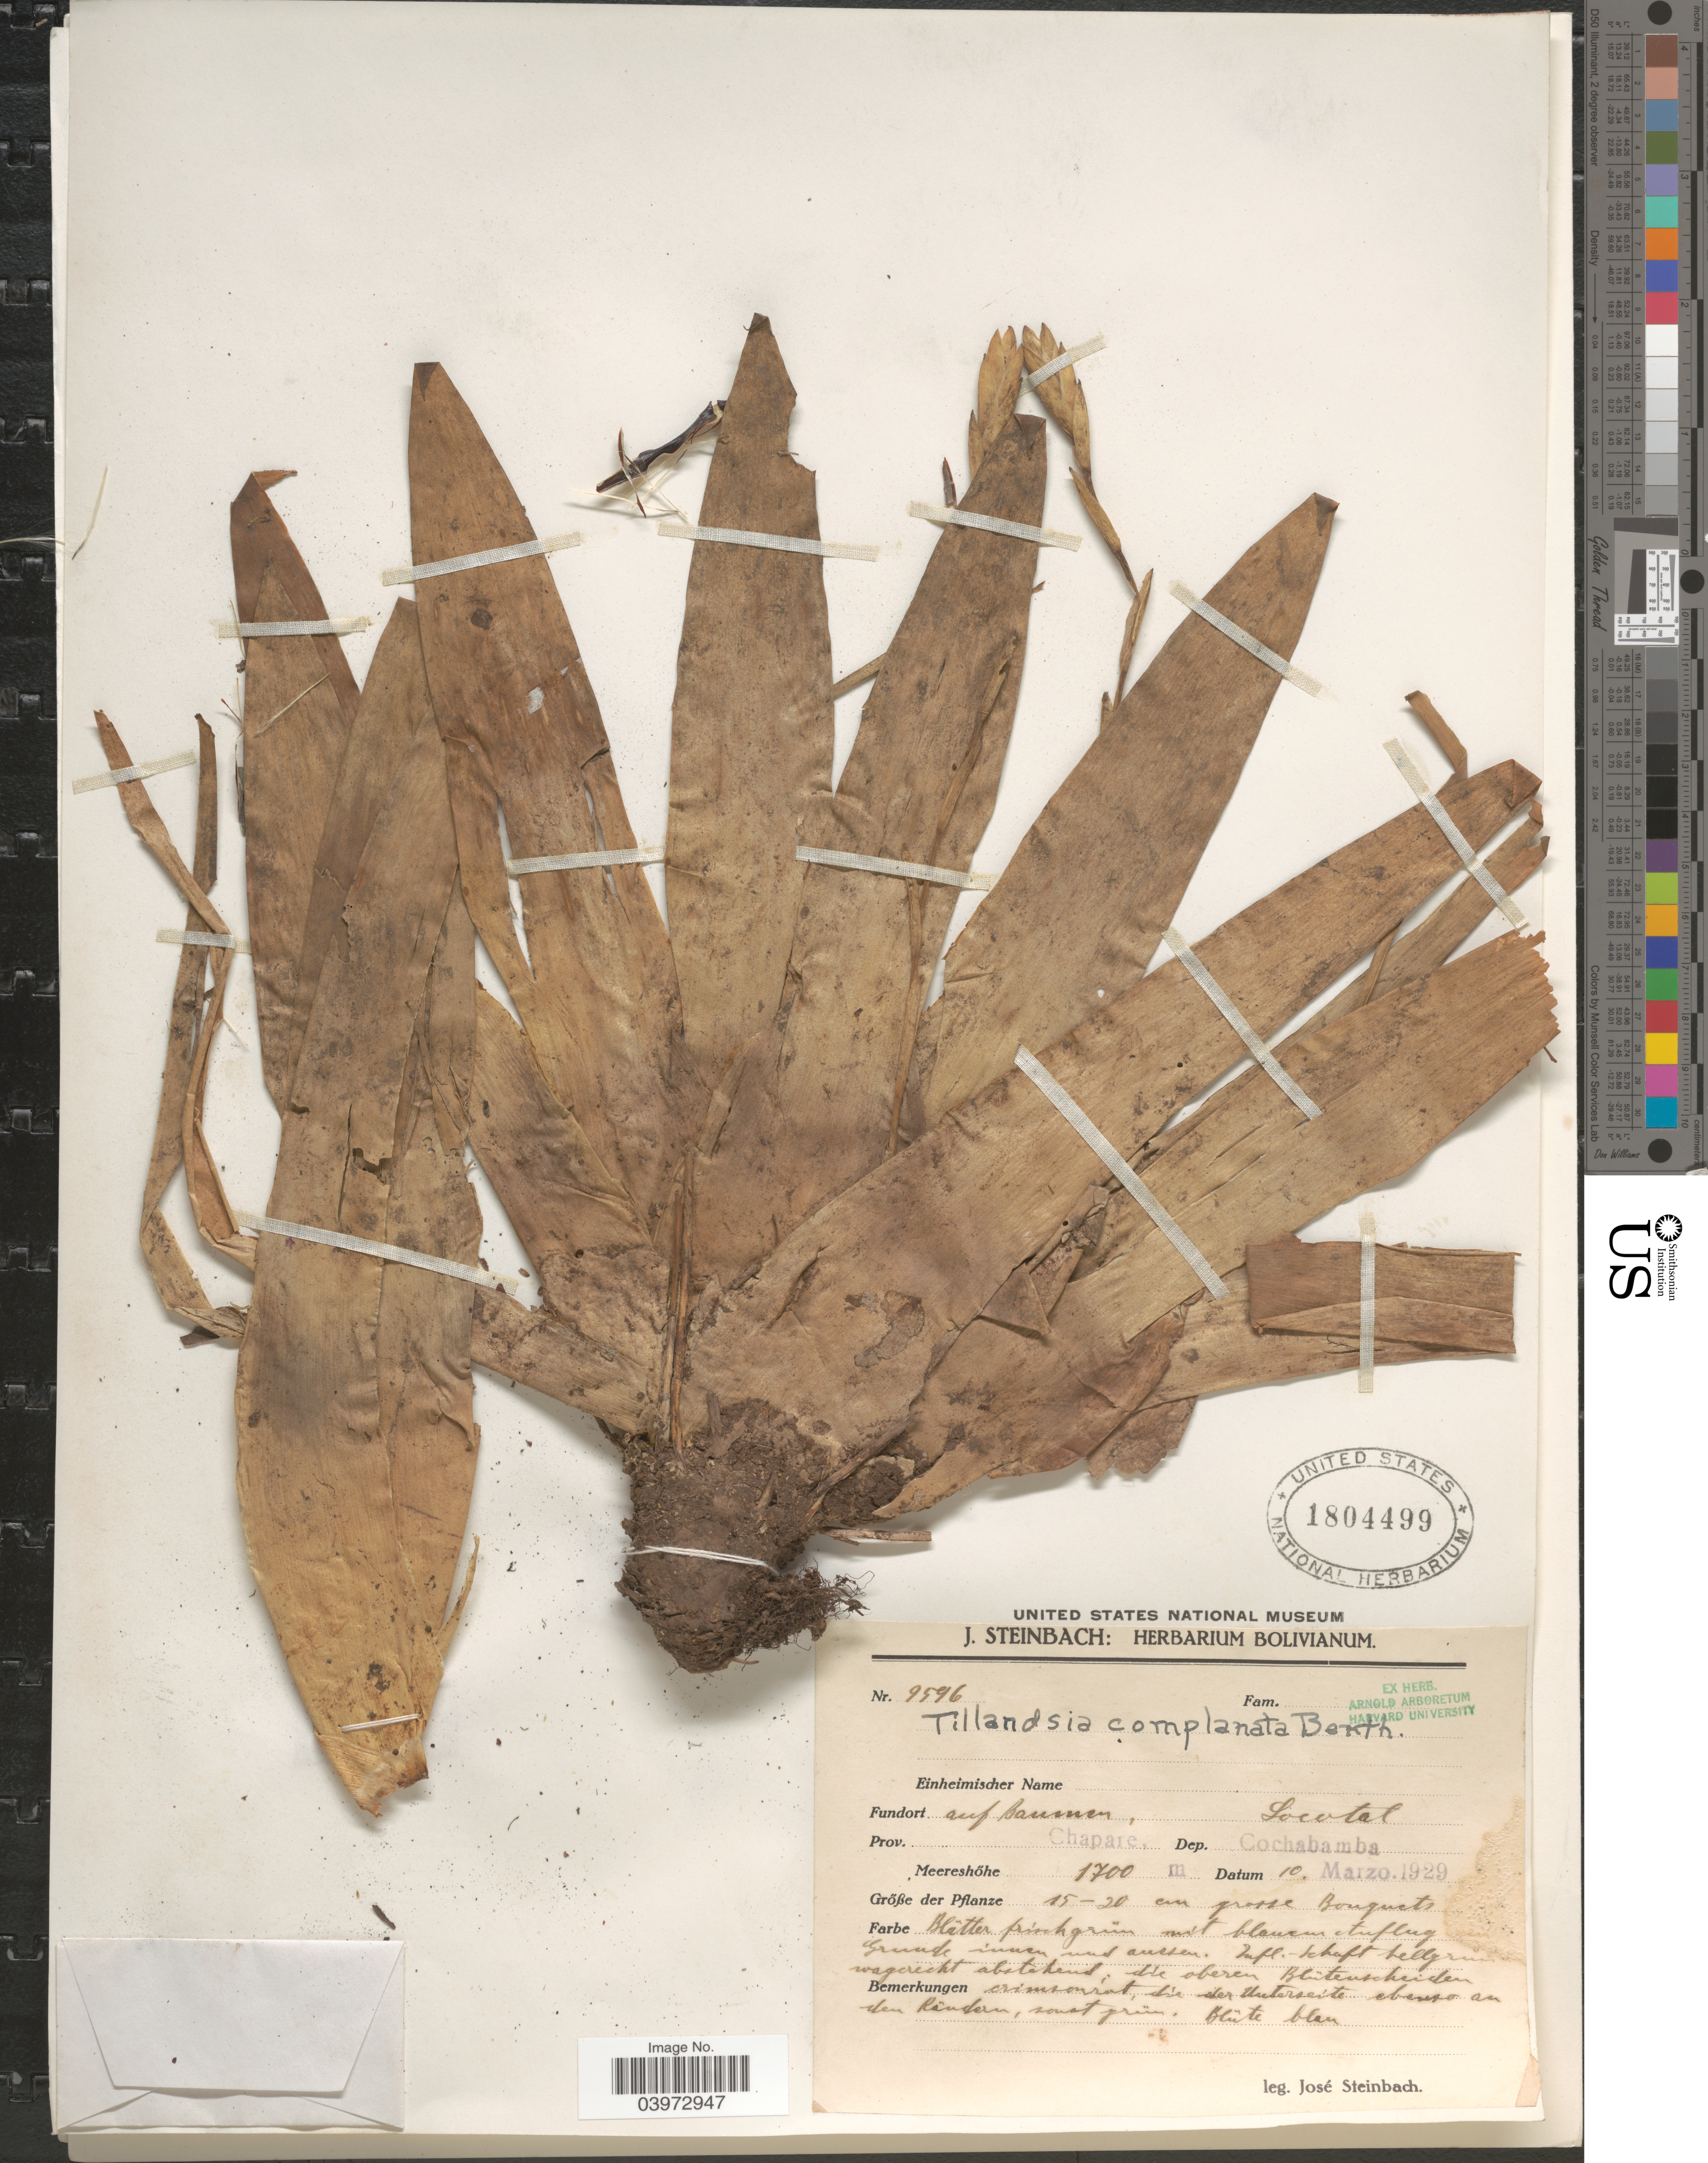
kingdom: Plantae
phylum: Tracheophyta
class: Liliopsida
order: Poales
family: Bromeliaceae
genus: Tillandsia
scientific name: Tillandsia complanata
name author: Benth.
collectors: J. Steinbach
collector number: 9596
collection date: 1929-03-10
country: Bolivia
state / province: Cochabamba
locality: Prov. Chaparé. Dep. Cochabamba.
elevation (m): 1700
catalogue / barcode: US 1804499